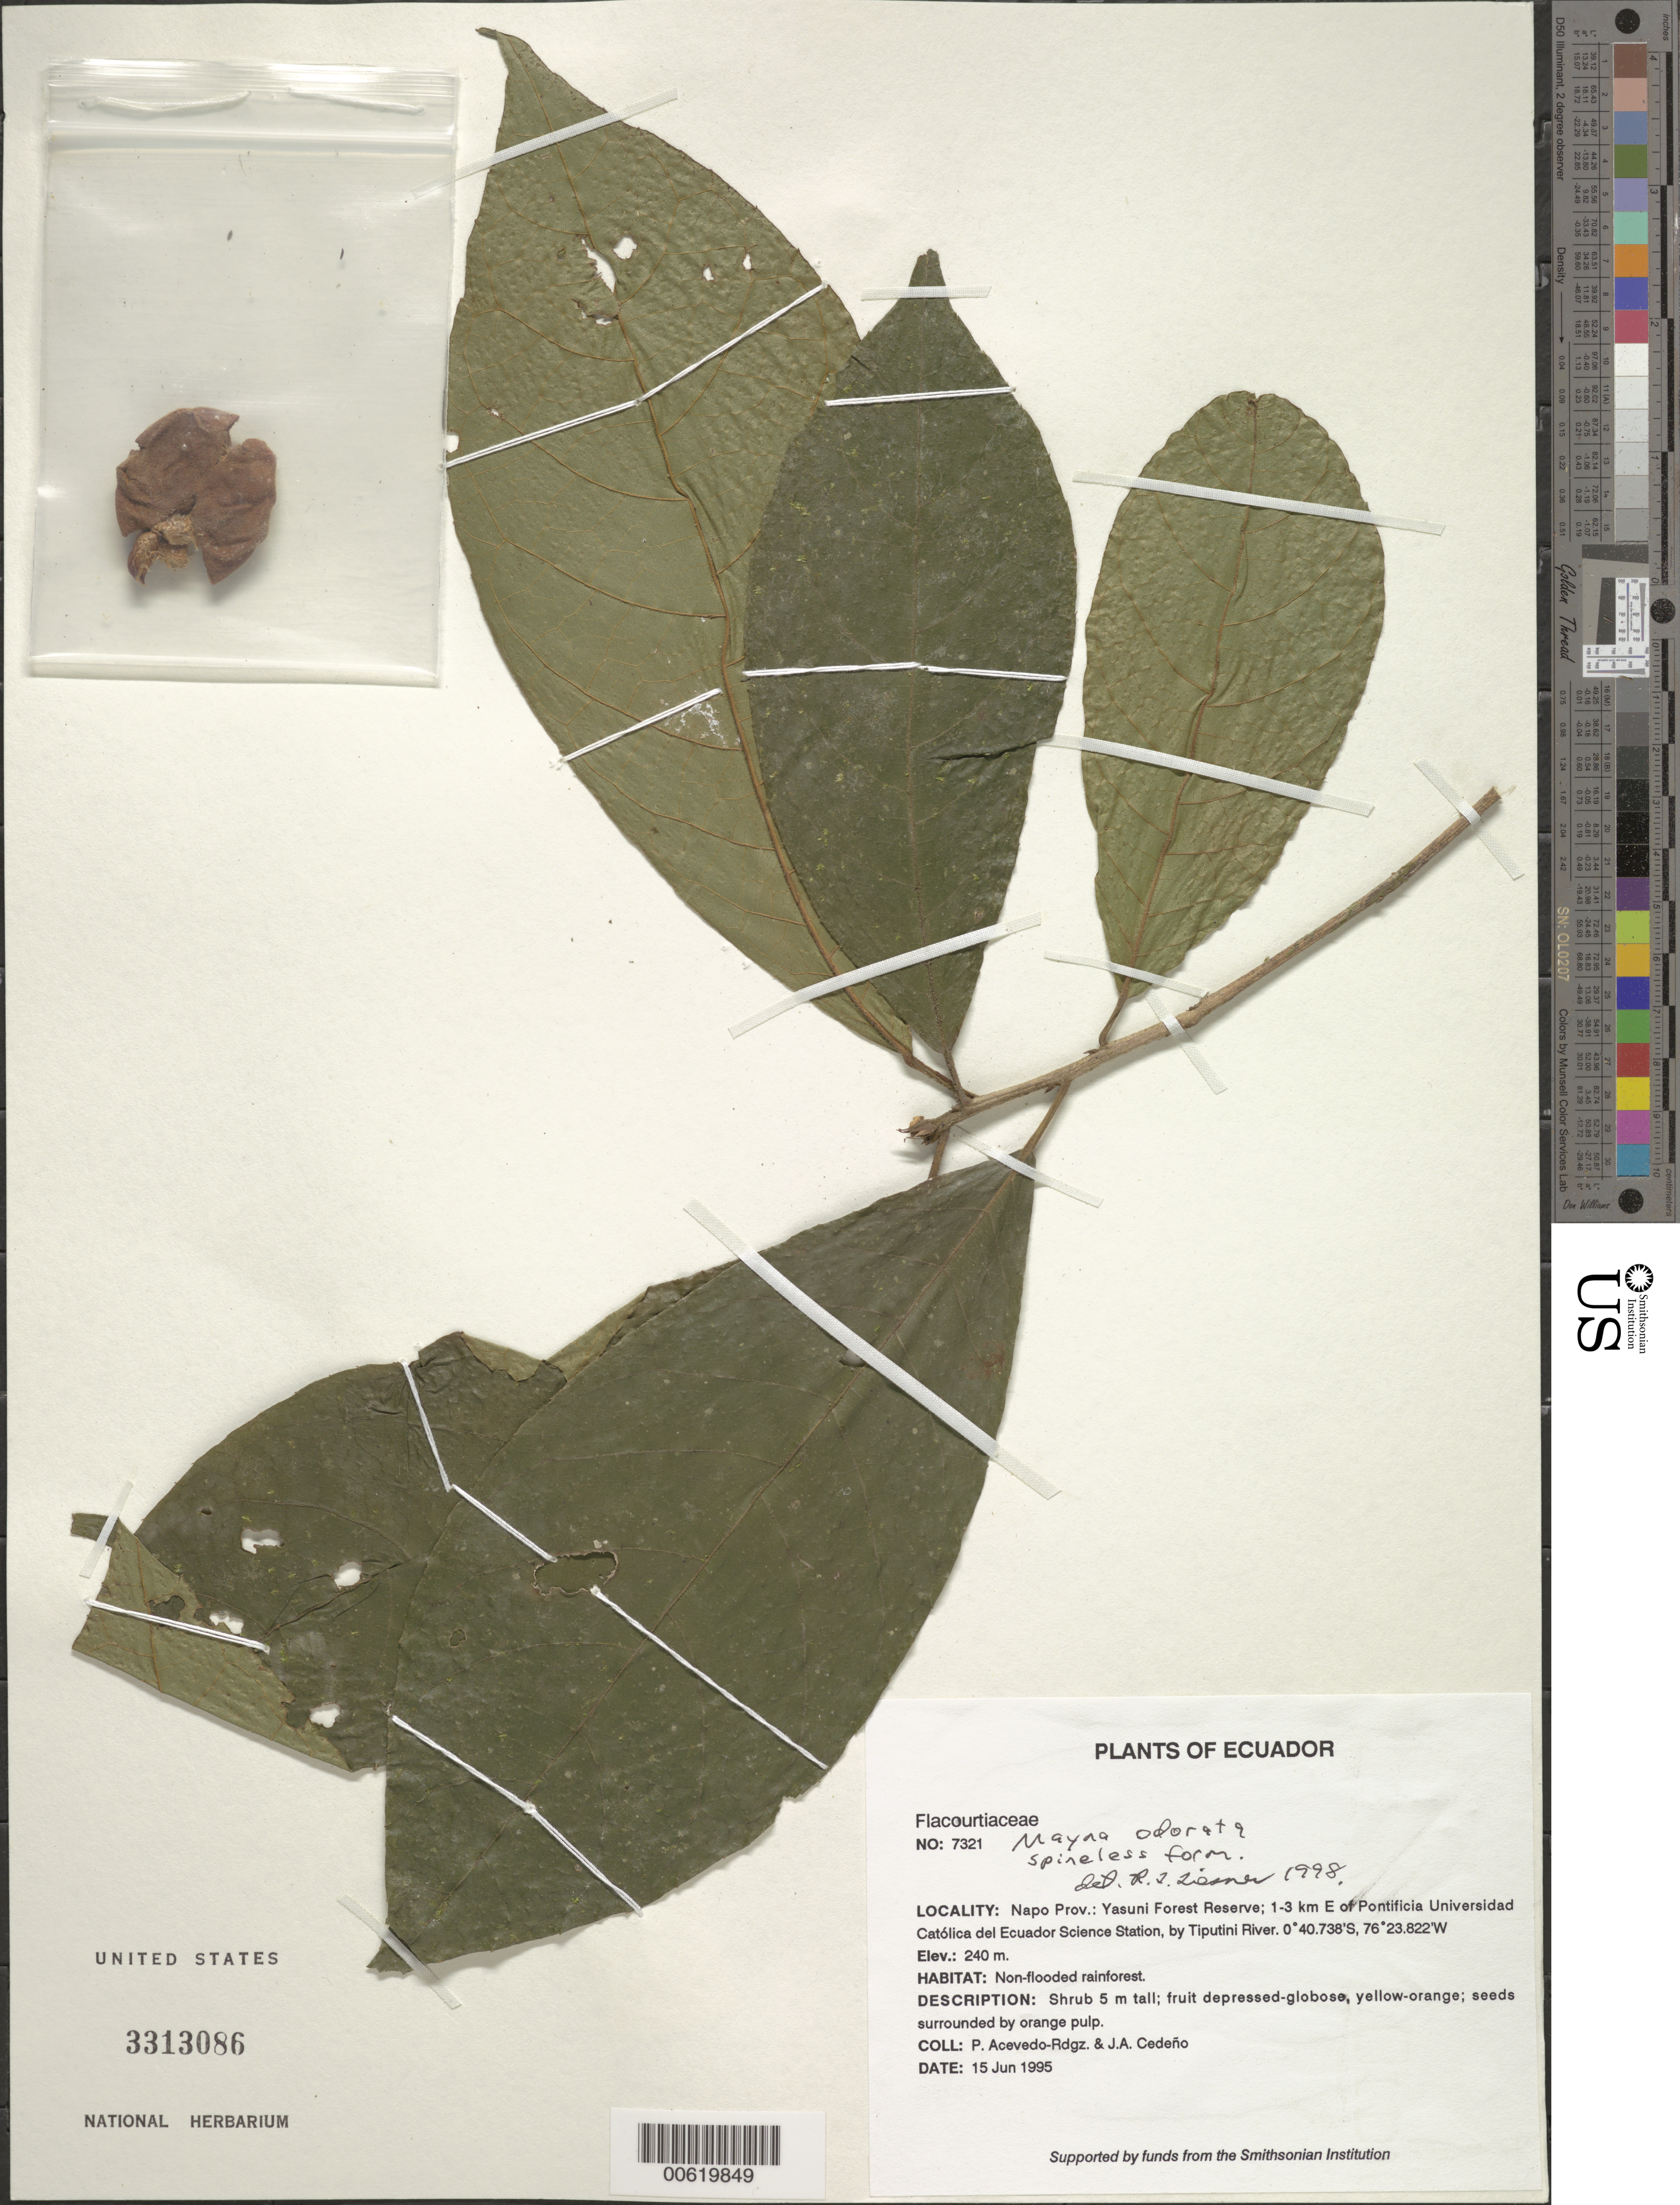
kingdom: Plantae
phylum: Tracheophyta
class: Magnoliopsida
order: Malpighiales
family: Salicaceae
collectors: P. Acevedo-Rodr. & J. A. Cedeño M.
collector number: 7321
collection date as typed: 15 Jun 1995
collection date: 1995-06-15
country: Ecuador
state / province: Napo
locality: Napo Prov.: Yasuni Forest Reserve; 1-3 km E of Pontificia Universidad Católica del Ecuador Science Station by Tiputini River.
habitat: Non-flooded rainforest.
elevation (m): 240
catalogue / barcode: US 3313086